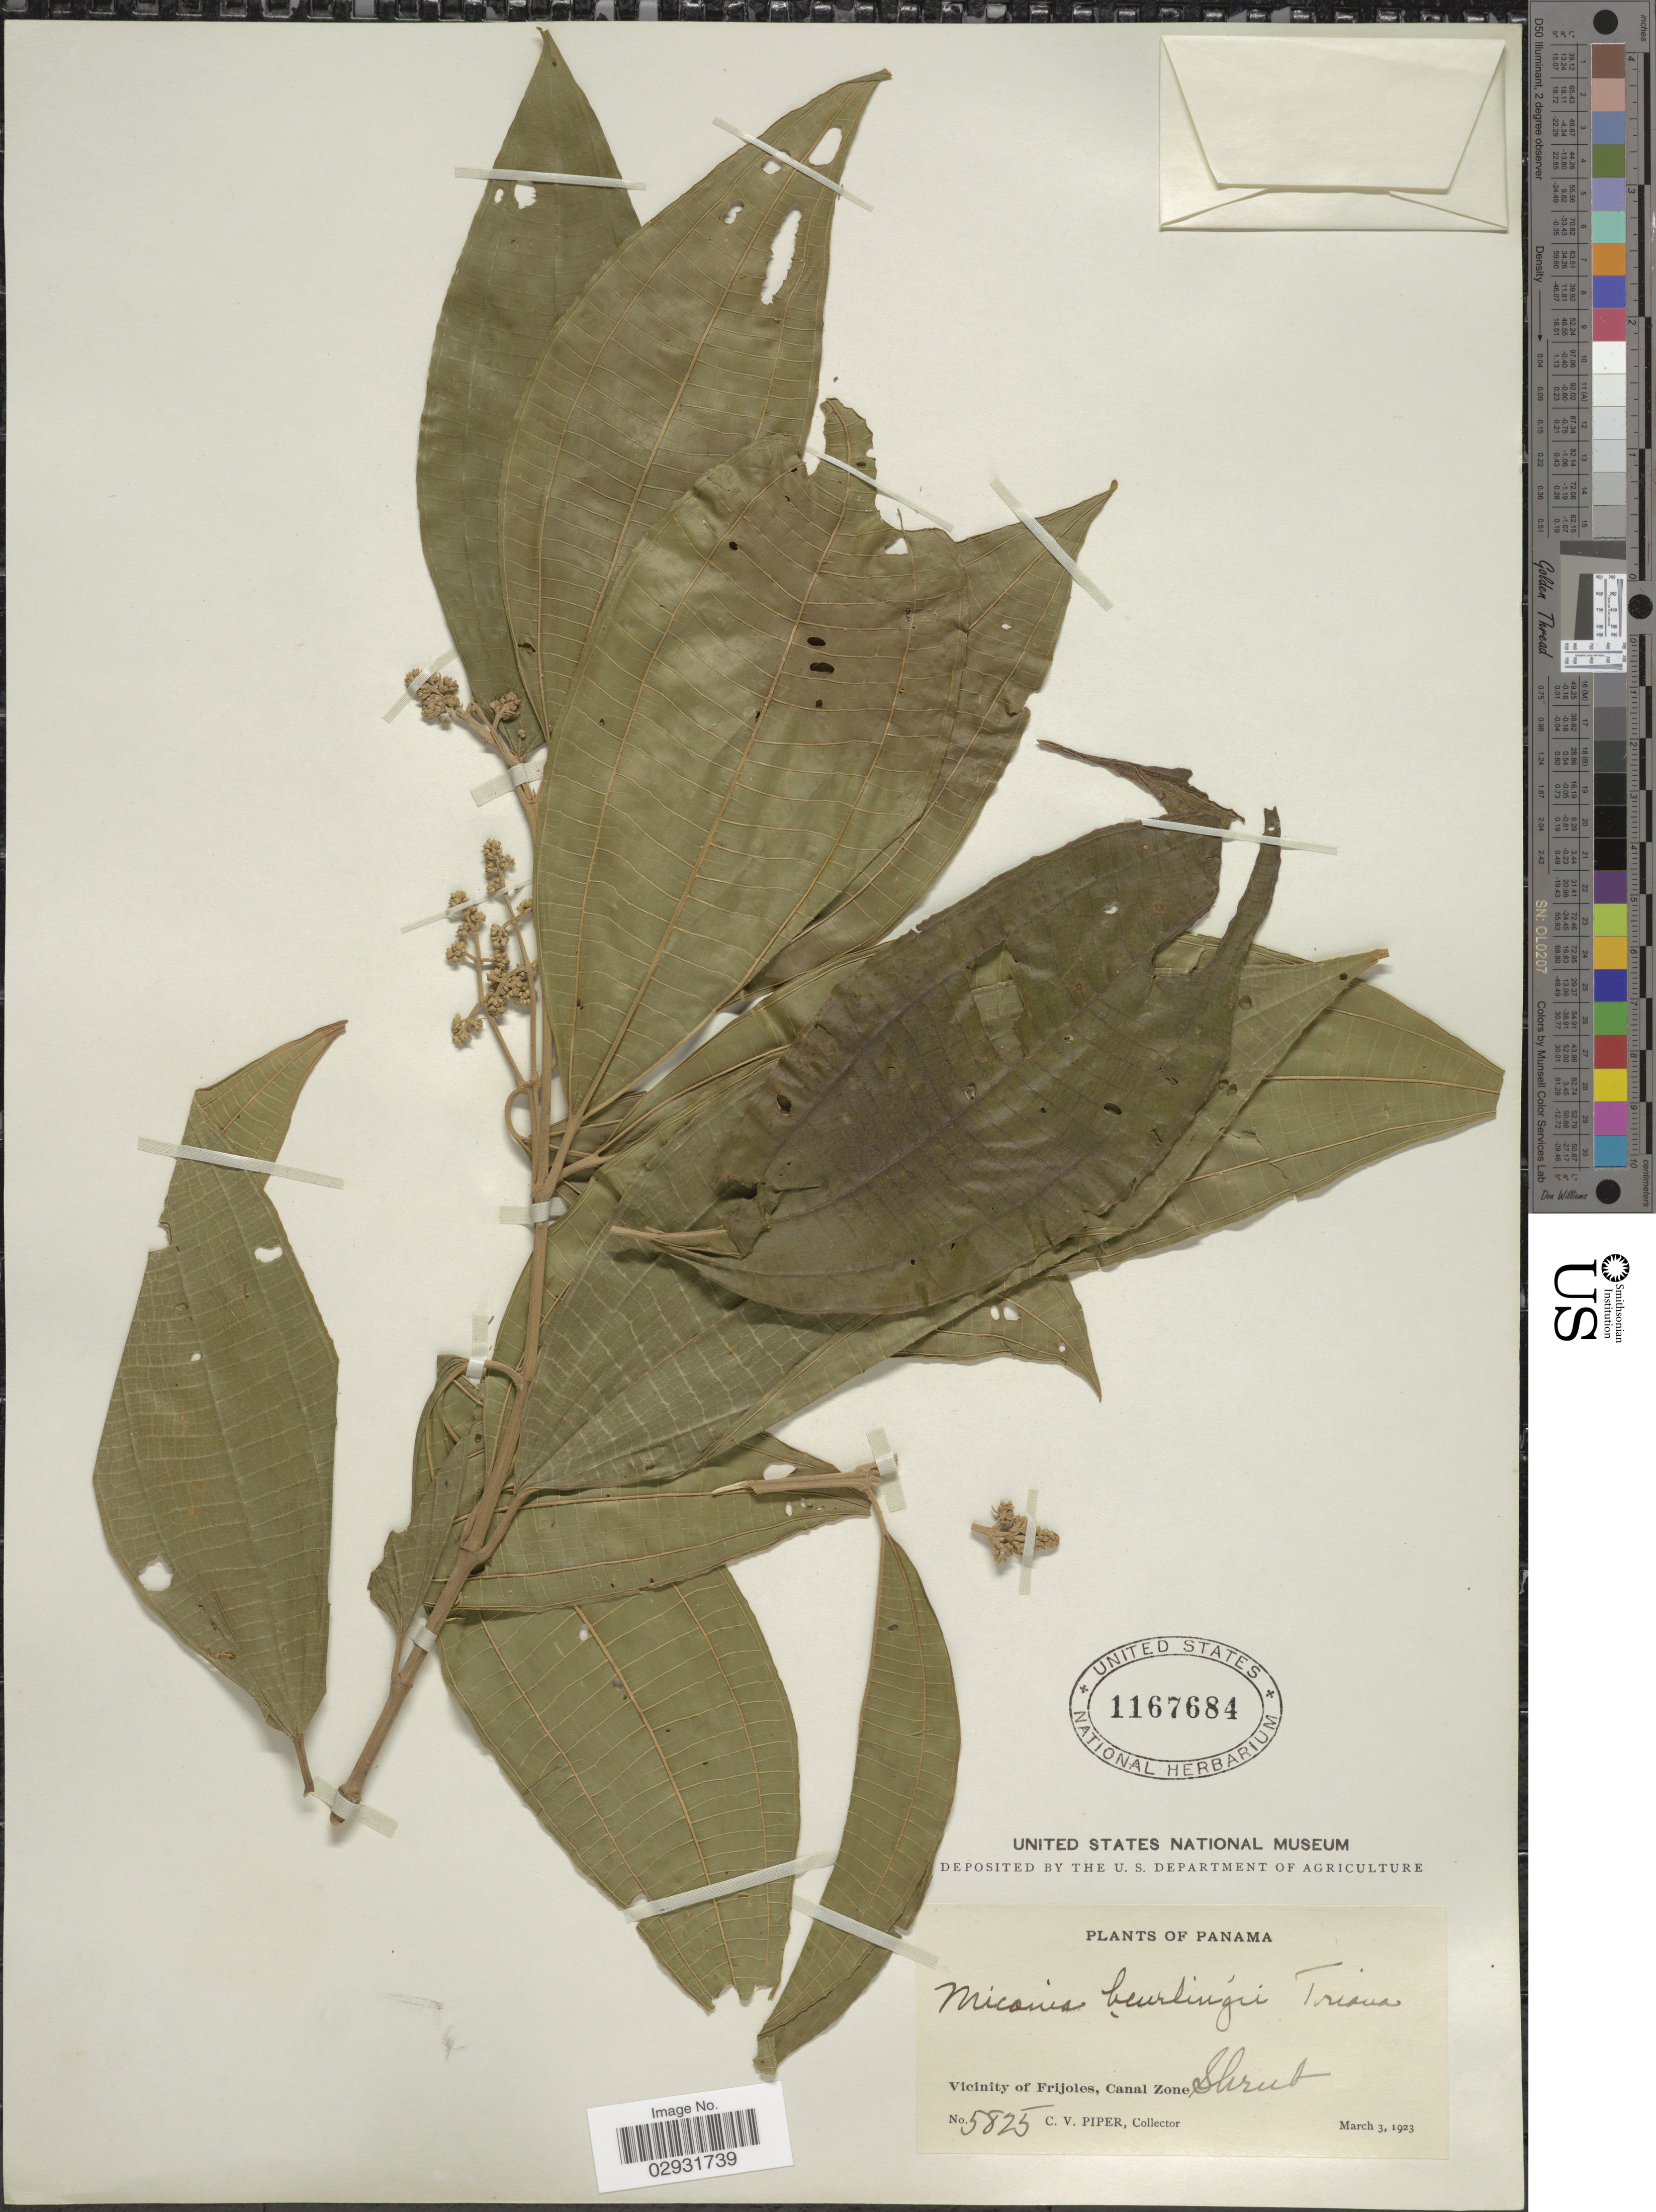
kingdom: Plantae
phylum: Tracheophyta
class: Magnoliopsida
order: Myrtales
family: Melastomataceae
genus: Miconia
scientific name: Miconia affinis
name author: DC.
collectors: C. V. Piper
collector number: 5825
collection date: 1923-03-03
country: Panama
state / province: Colón / Panamá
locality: Vicinity of Frijoles, Canal Zone.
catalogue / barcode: US 1167684